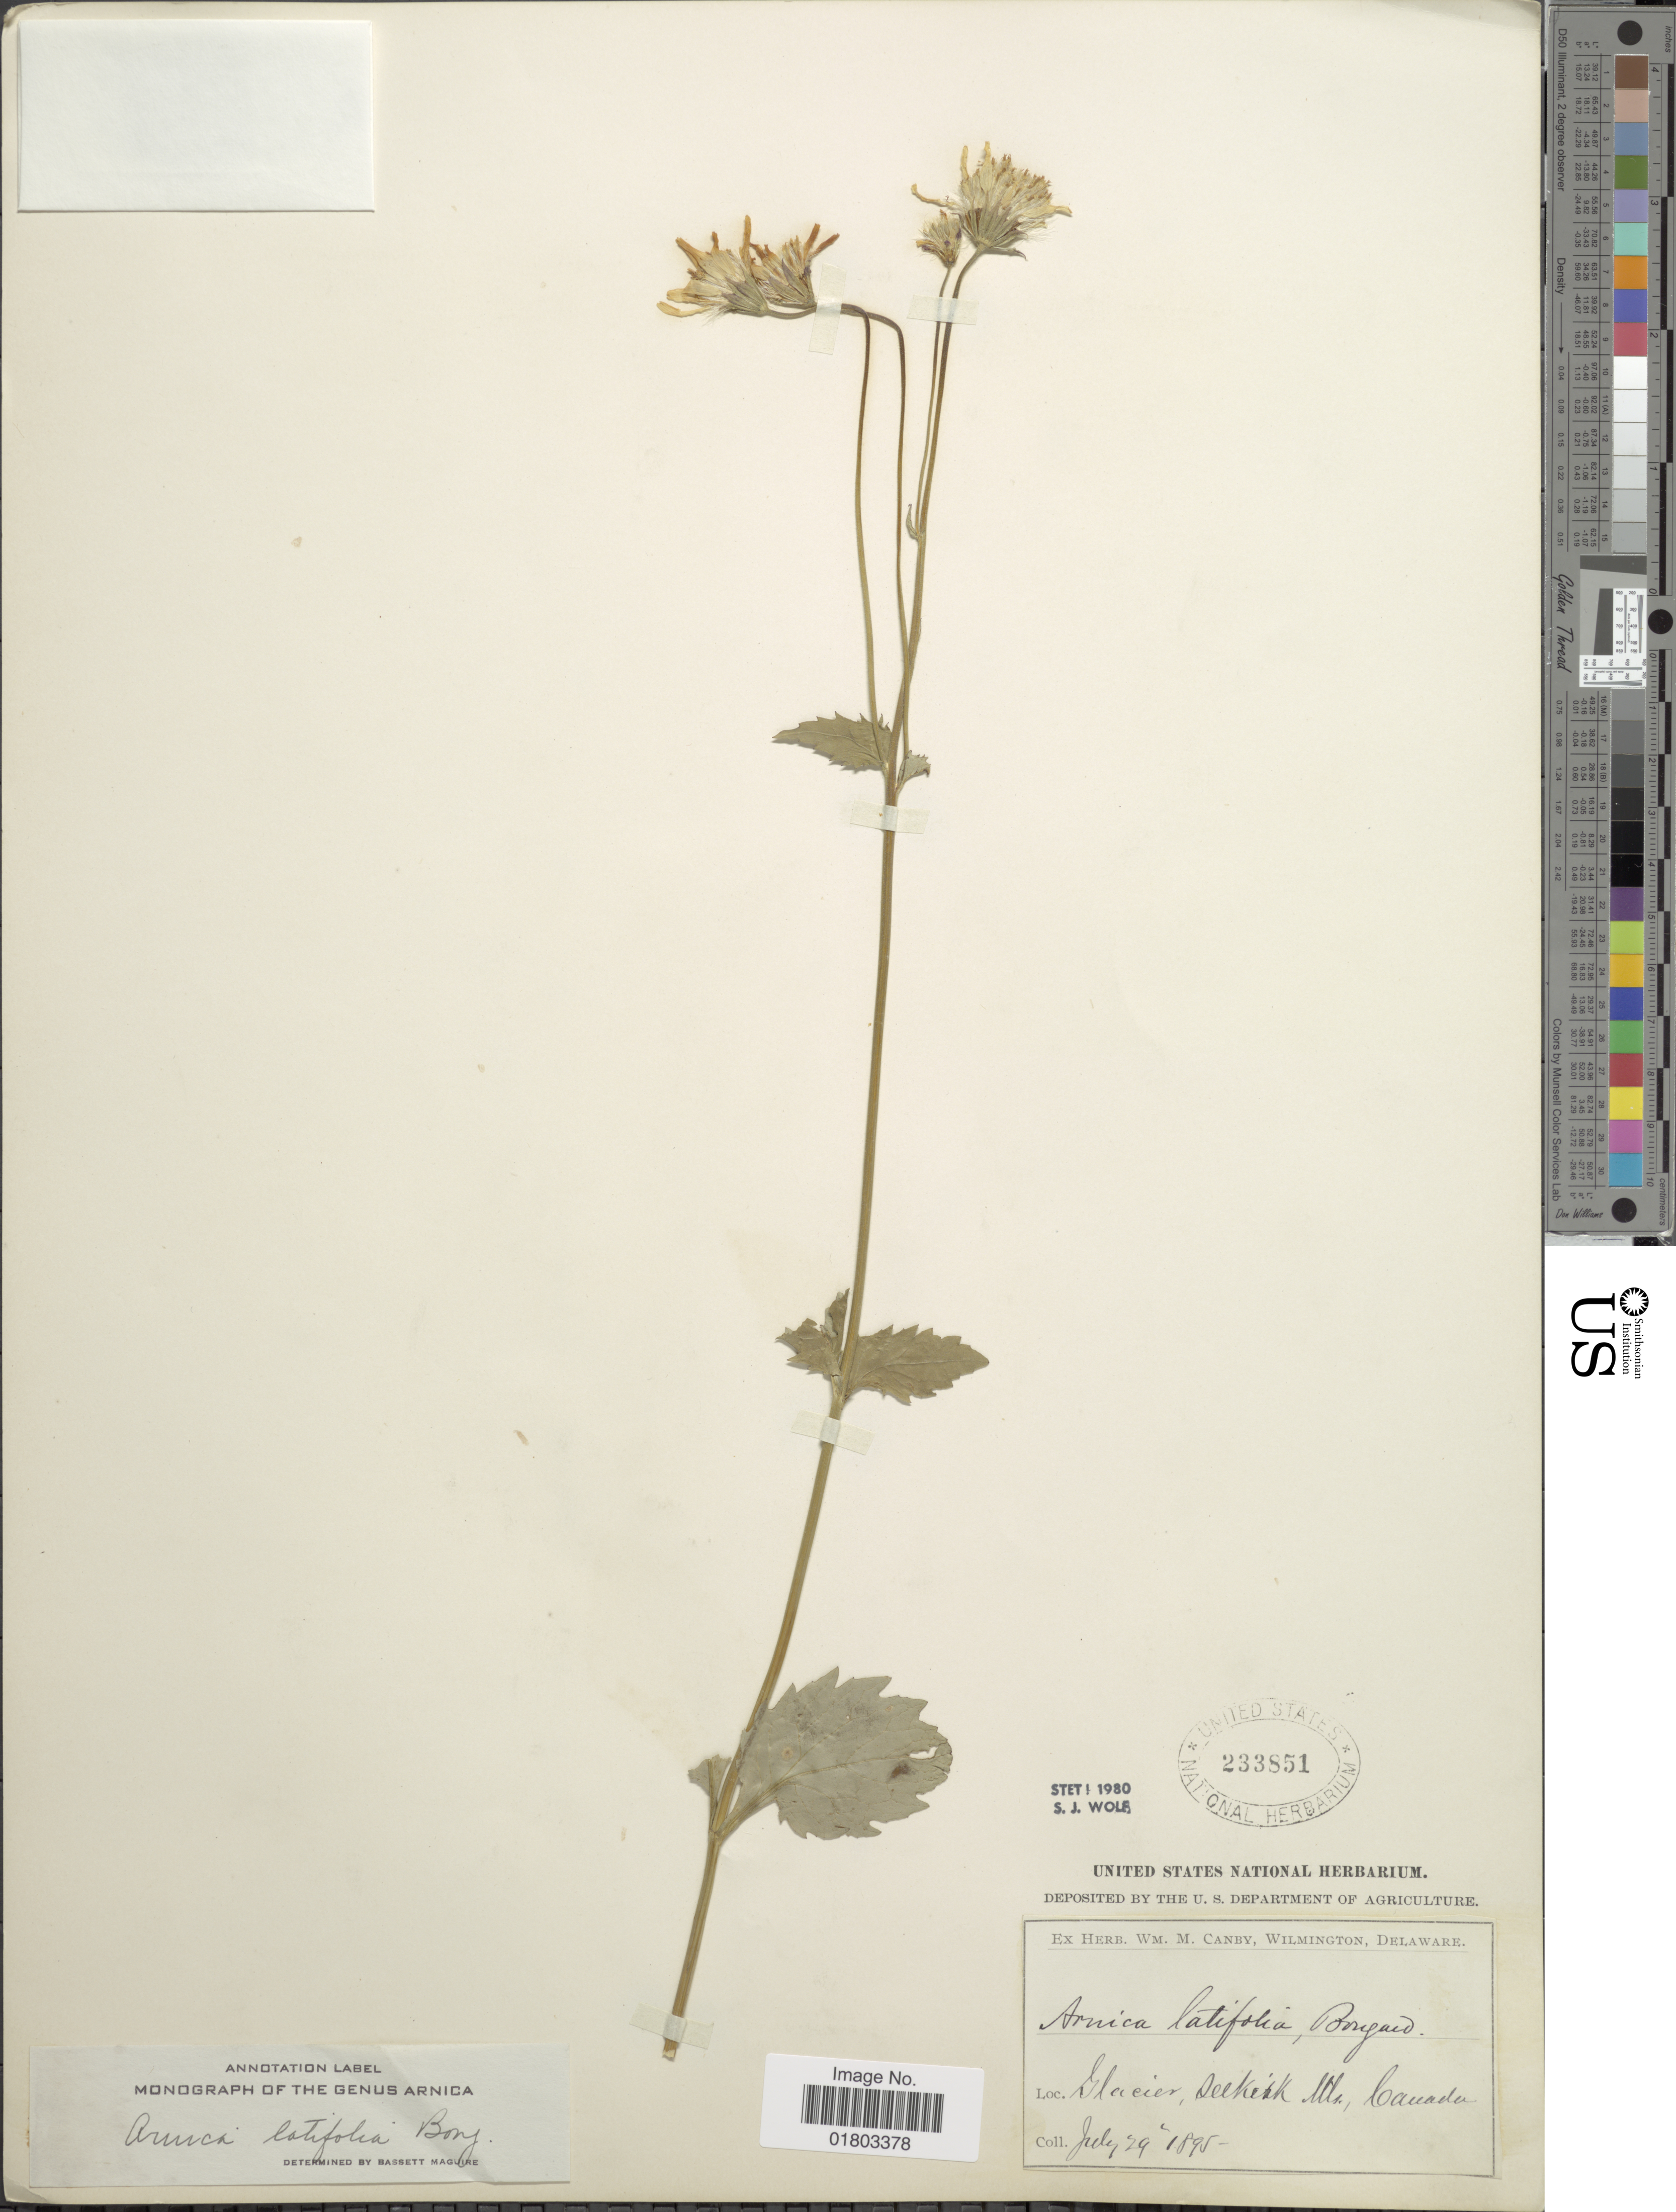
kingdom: Plantae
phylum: Tracheophyta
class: Magnoliopsida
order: Asterales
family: Asteraceae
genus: Arnica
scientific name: Arnica latifolia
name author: Bong.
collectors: ex herb. W.M. Canby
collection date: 1895-07-29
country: Canada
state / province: British Columbia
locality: Glaicer, Selkirk Mts.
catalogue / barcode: US 233851